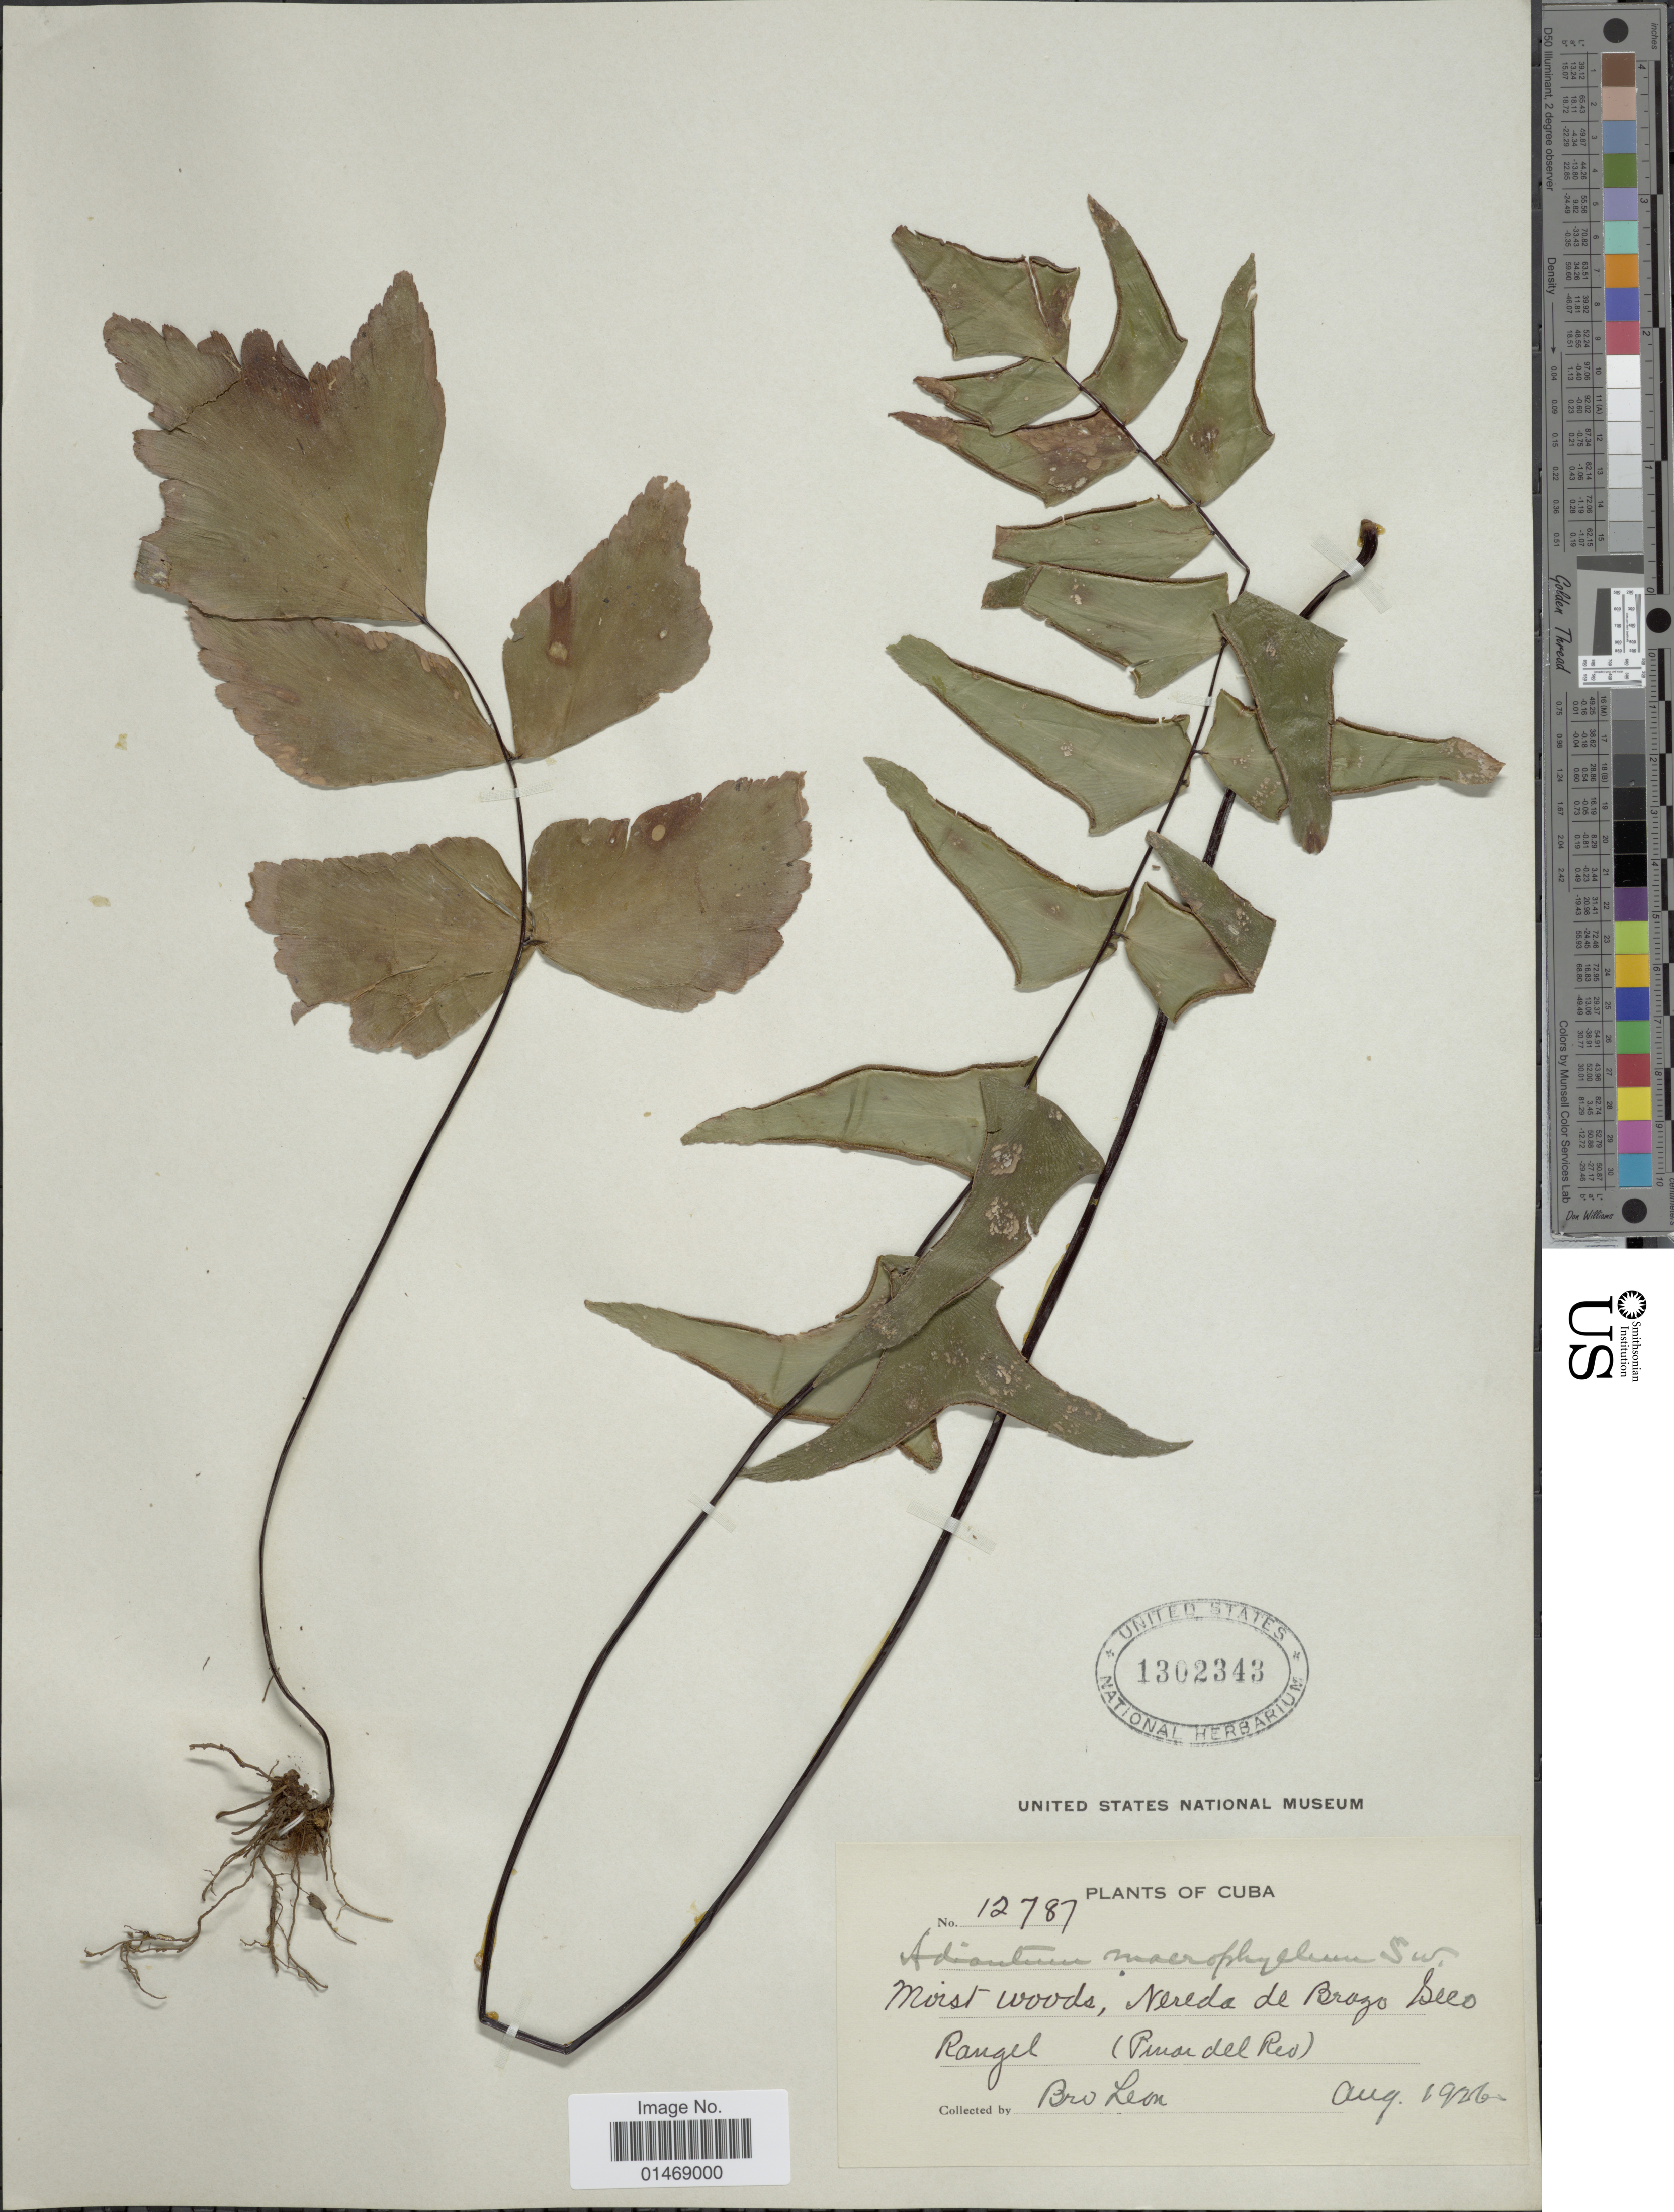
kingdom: Plantae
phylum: Tracheophyta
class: Polypodiopsida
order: Polypodiales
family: Pteridaceae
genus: Adiantum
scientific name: Adiantum macrophyllum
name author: Sw.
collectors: Bro. León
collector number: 12787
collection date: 1926-08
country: Cuba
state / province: Pinar del Río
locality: Moist woods, Nereda de Brazo See Rangel [interpreted]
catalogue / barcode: US 1302343